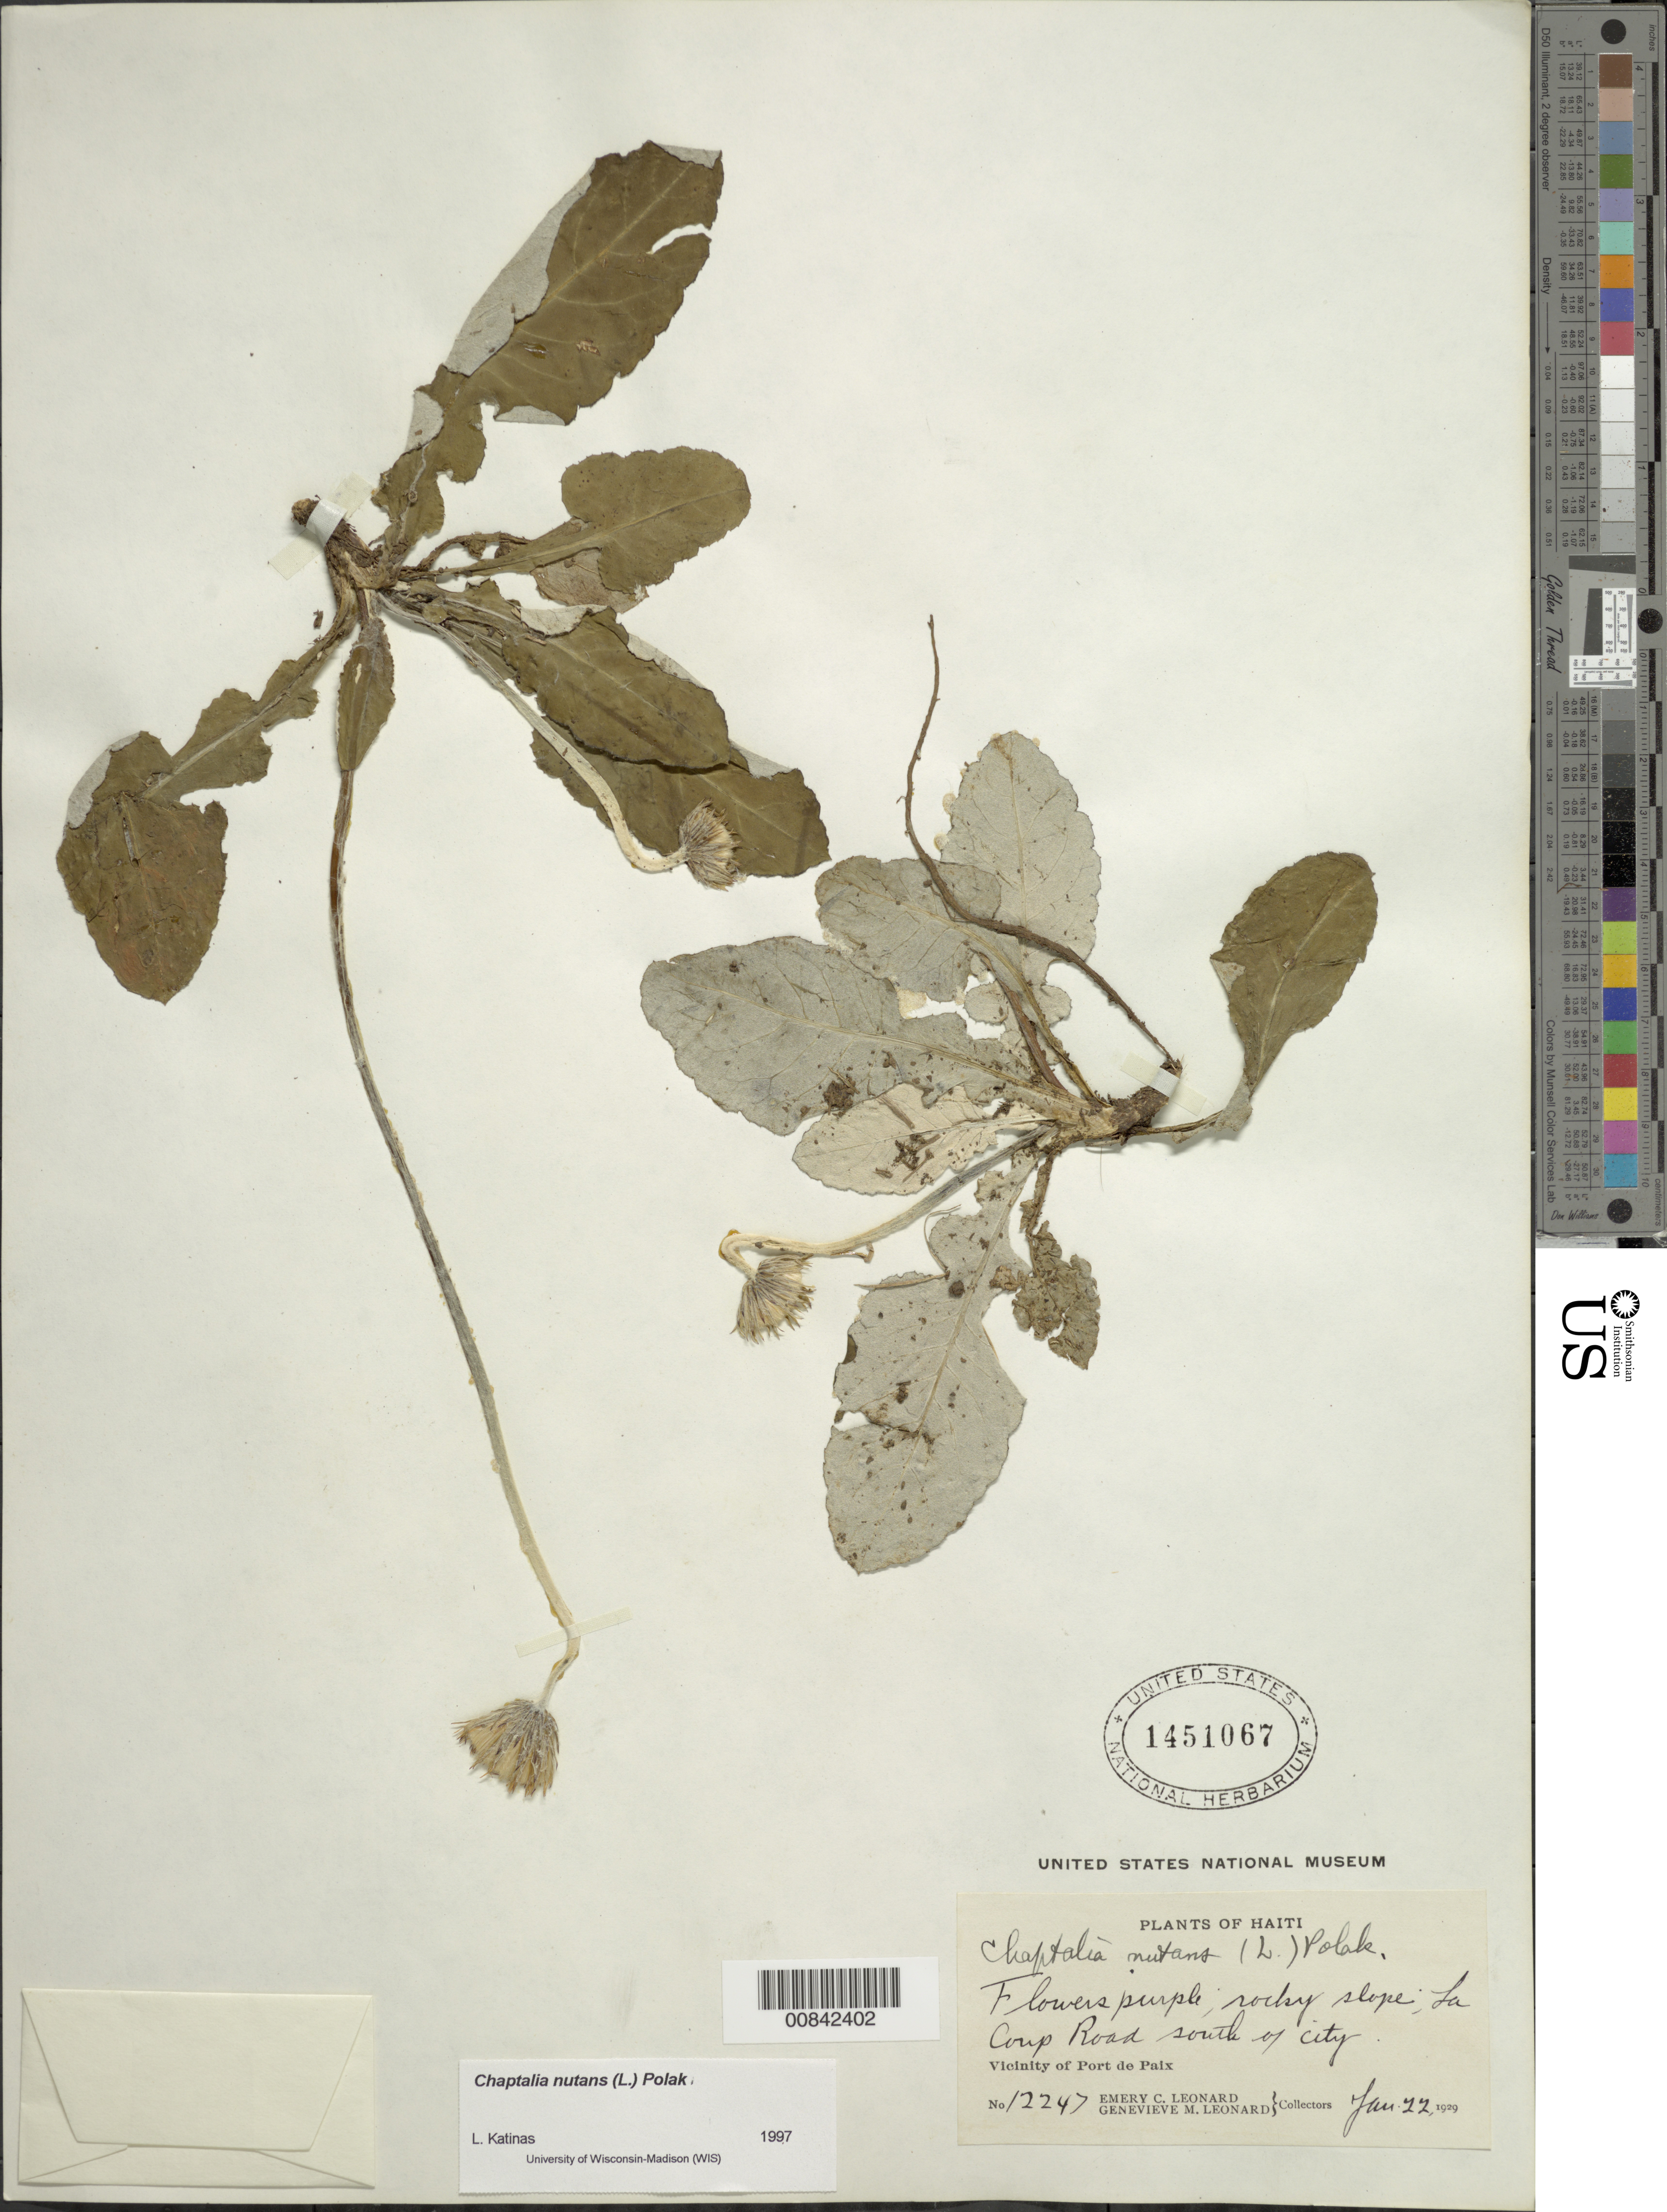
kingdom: Plantae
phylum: Tracheophyta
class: Magnoliopsida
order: Asterales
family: Asteraceae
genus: Chaptalia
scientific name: Chaptalia nutans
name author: (L.) Pol.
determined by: Katinas, L.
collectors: E. C. Leonard & G. M. Leonard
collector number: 12247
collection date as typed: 22 Jan 1929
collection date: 1929-01-22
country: Haiti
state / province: Nord-Ouest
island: Hispaniola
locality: Vicinity of Port de Paix, La Coup Road, S of city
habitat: Rocky slope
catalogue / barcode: US 1451067